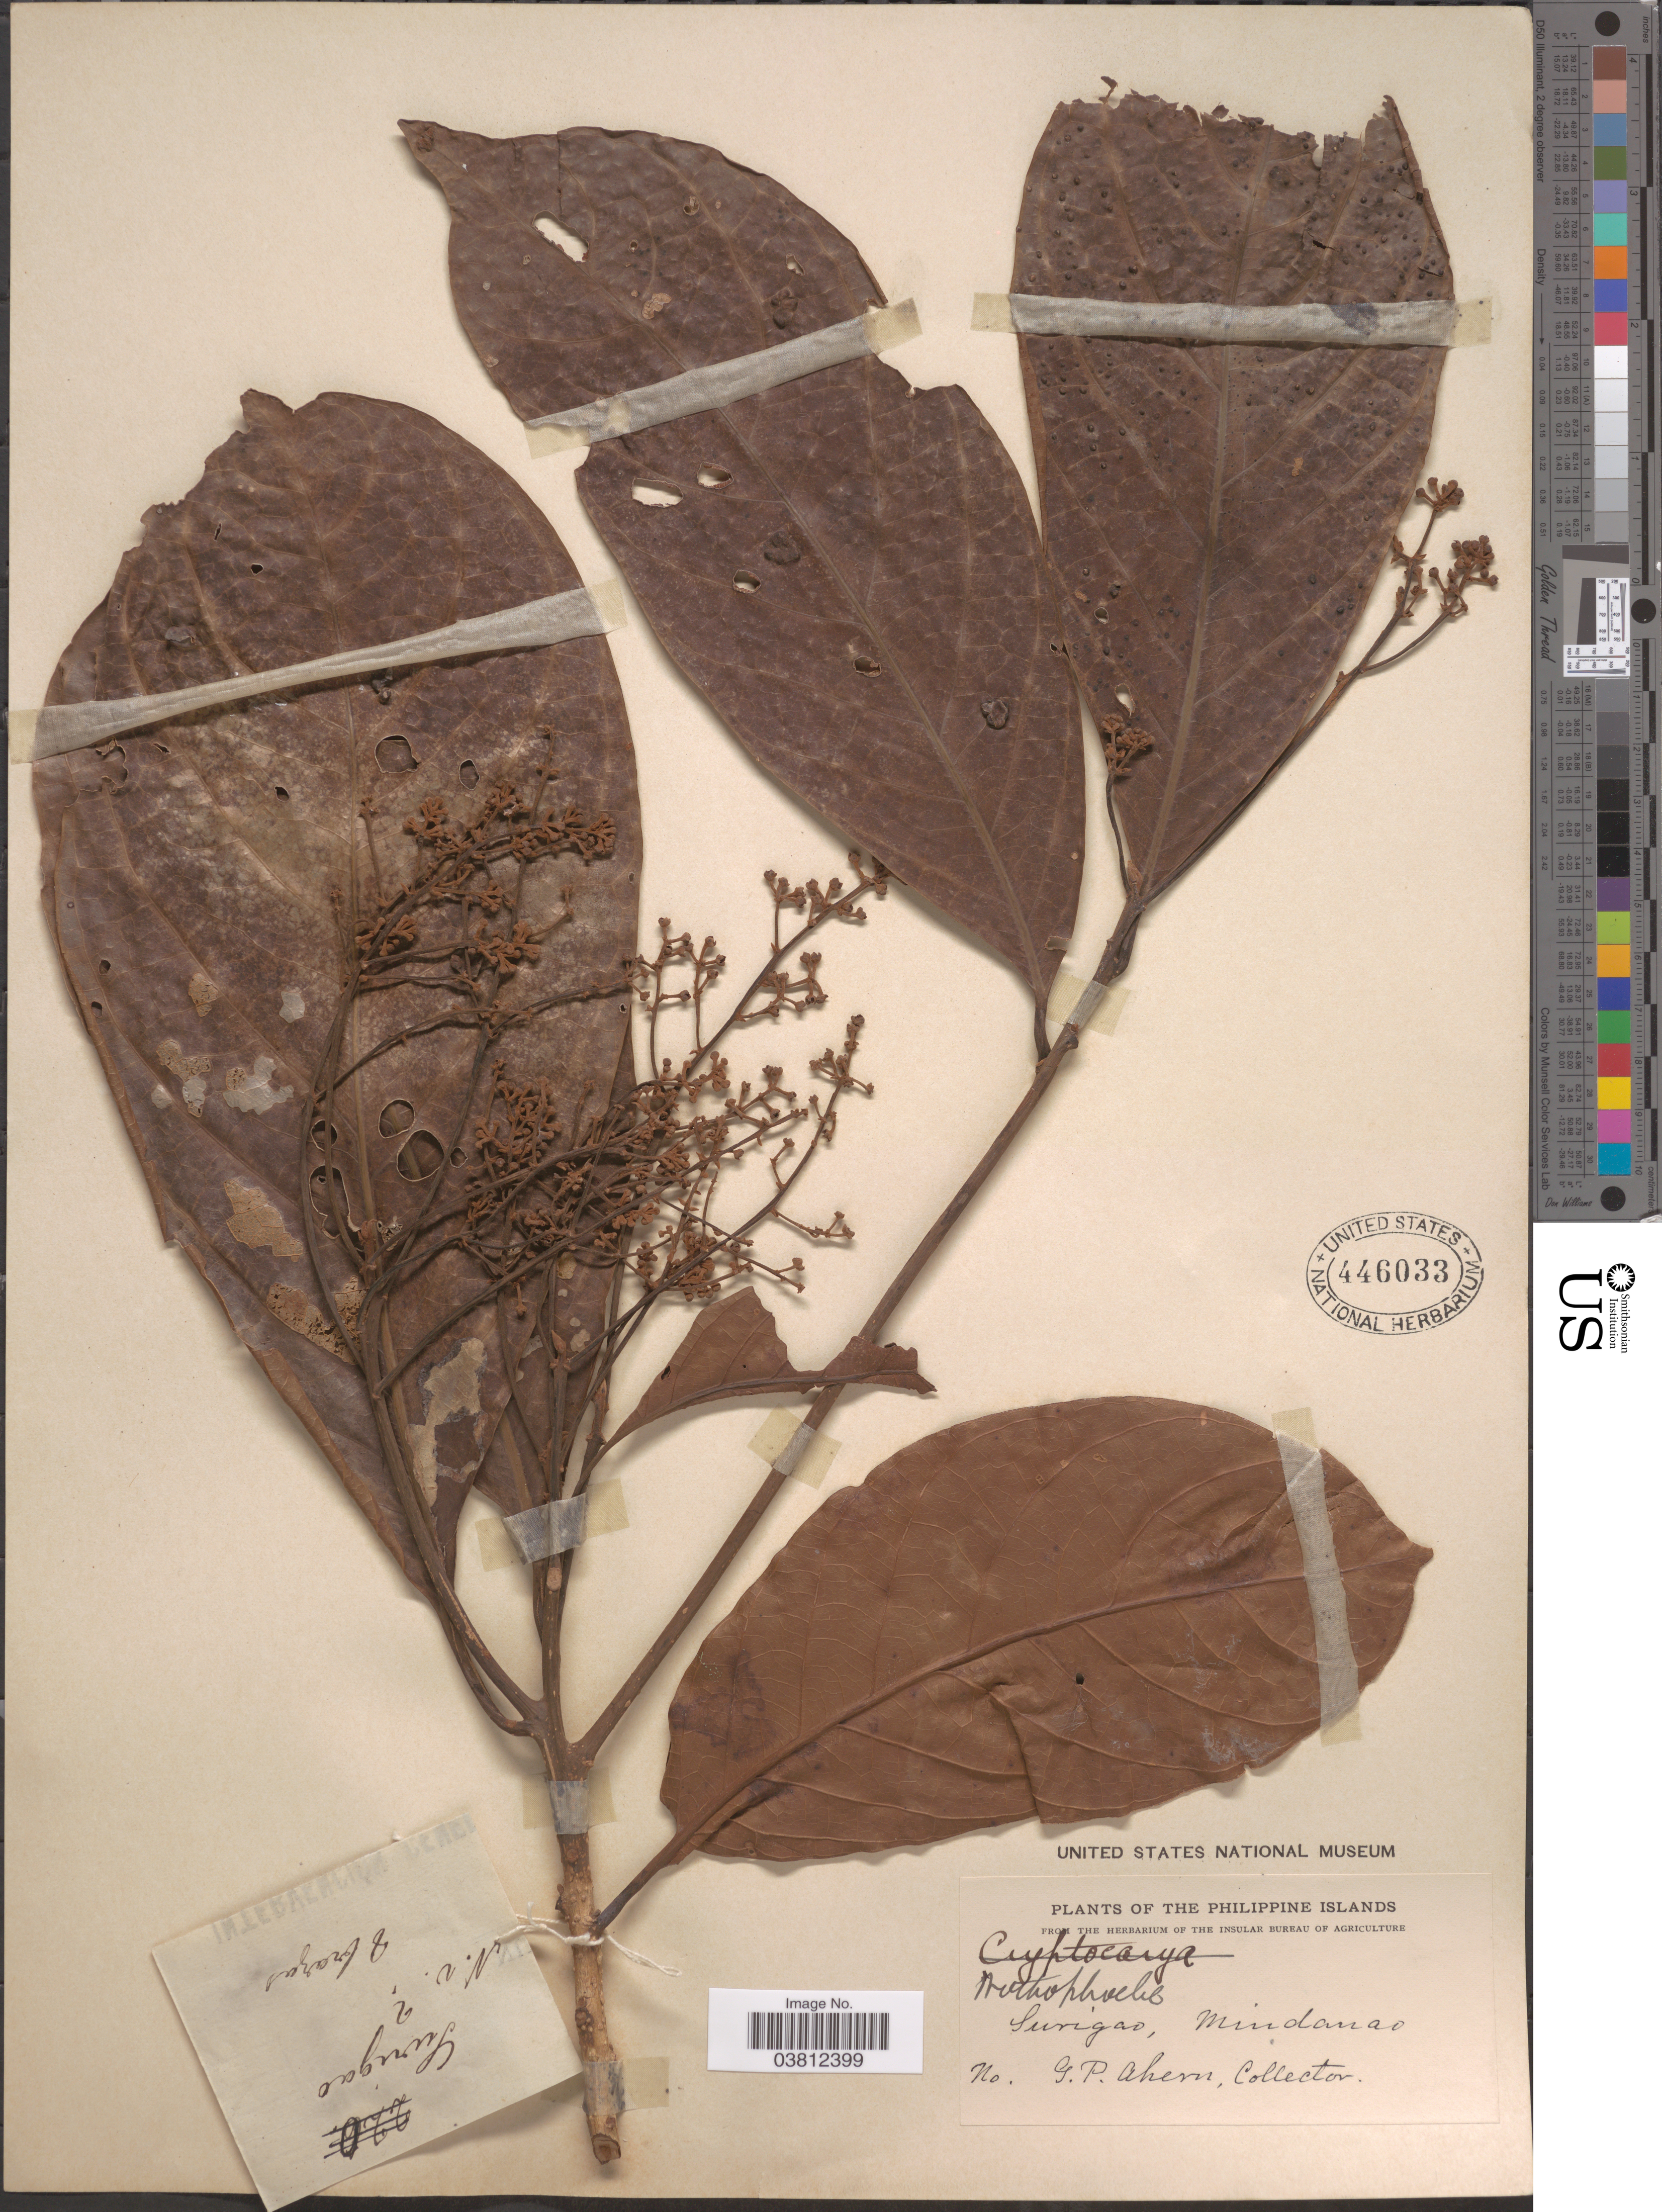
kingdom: Plantae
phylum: Tracheophyta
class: Magnoliopsida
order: Laurales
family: Lauraceae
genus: Nothaphoebe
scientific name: Nothaphoebe leytensis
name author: (Elmer) Merr.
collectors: G. Ahern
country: Philippines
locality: Surigao, Mindanao.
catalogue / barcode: US 446033